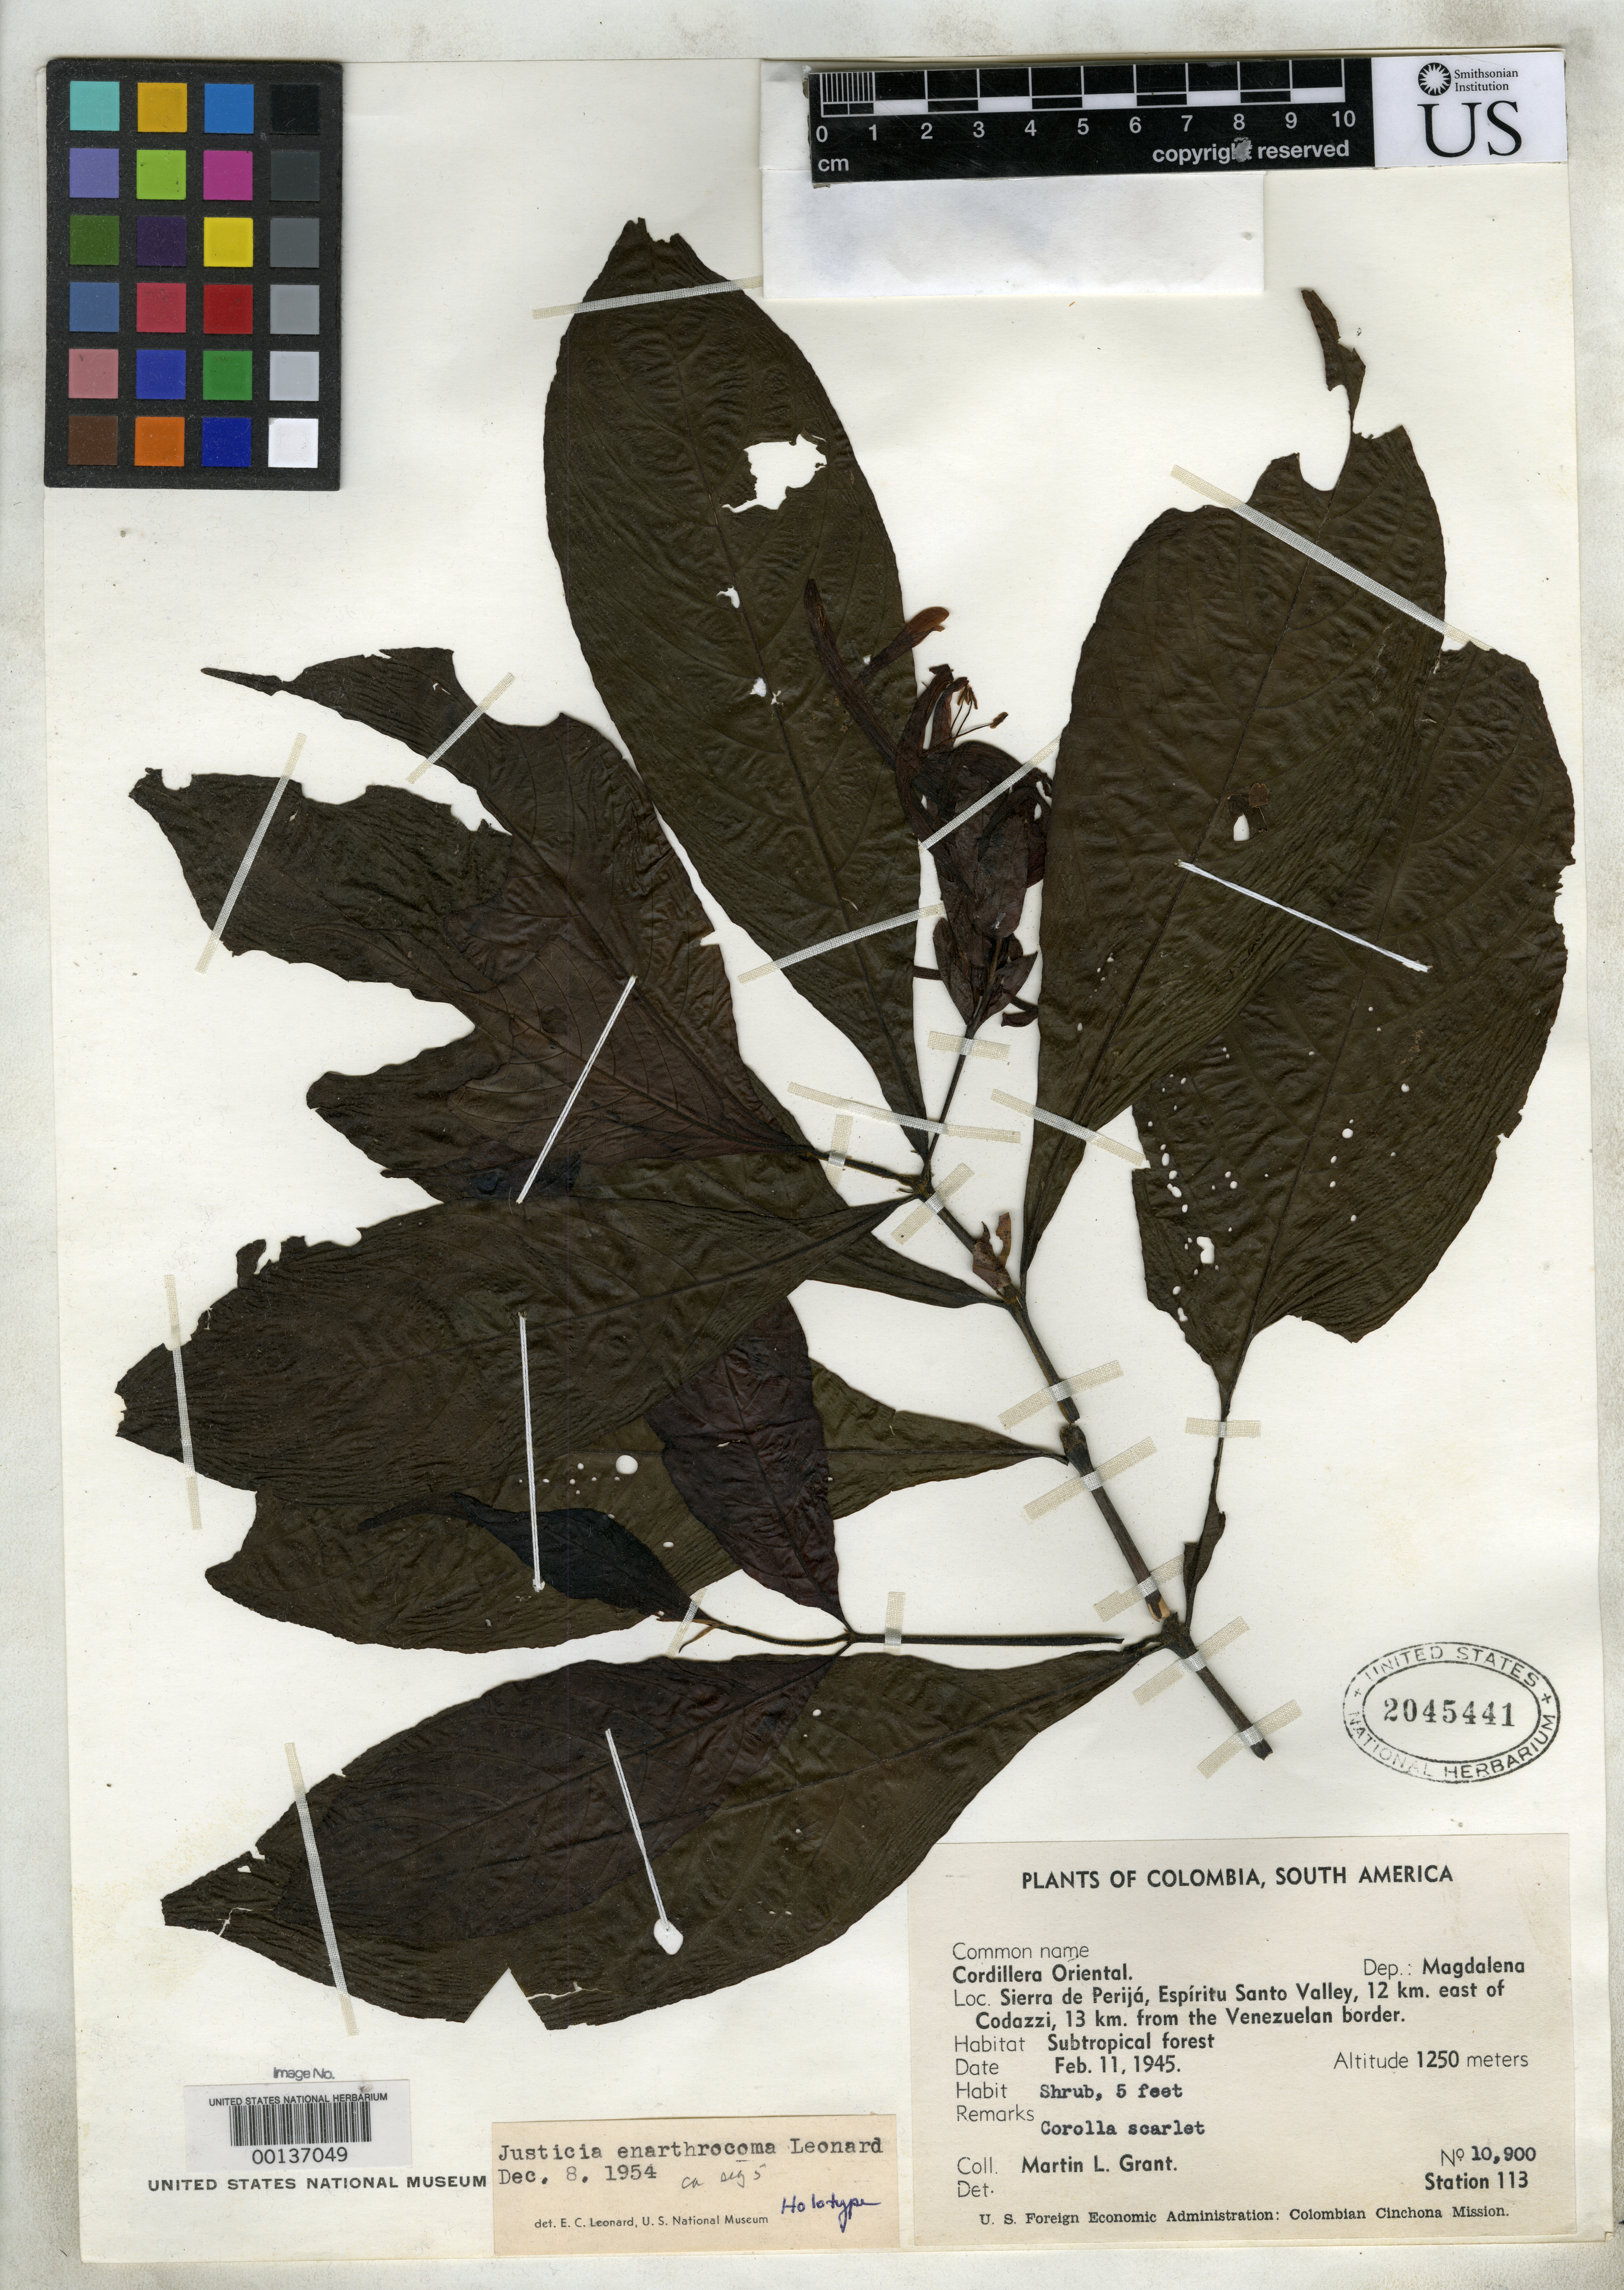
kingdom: Plantae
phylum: Tracheophyta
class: Magnoliopsida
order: Lamiales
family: Acanthaceae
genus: Justicia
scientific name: Justicia enarthrocoma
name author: Leonard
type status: Holotype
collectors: M. L. Grant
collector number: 10900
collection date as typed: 11 Feb 1945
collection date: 1945-02-11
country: Colombia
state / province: Magdalena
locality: Cordillera Oriental, Dep. Magdalena. Sierra de Perijá, Espíritu Santo Valley, 12 km east of Codazzi, 13 km from the Venezuelan border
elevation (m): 1250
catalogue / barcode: US 2045441